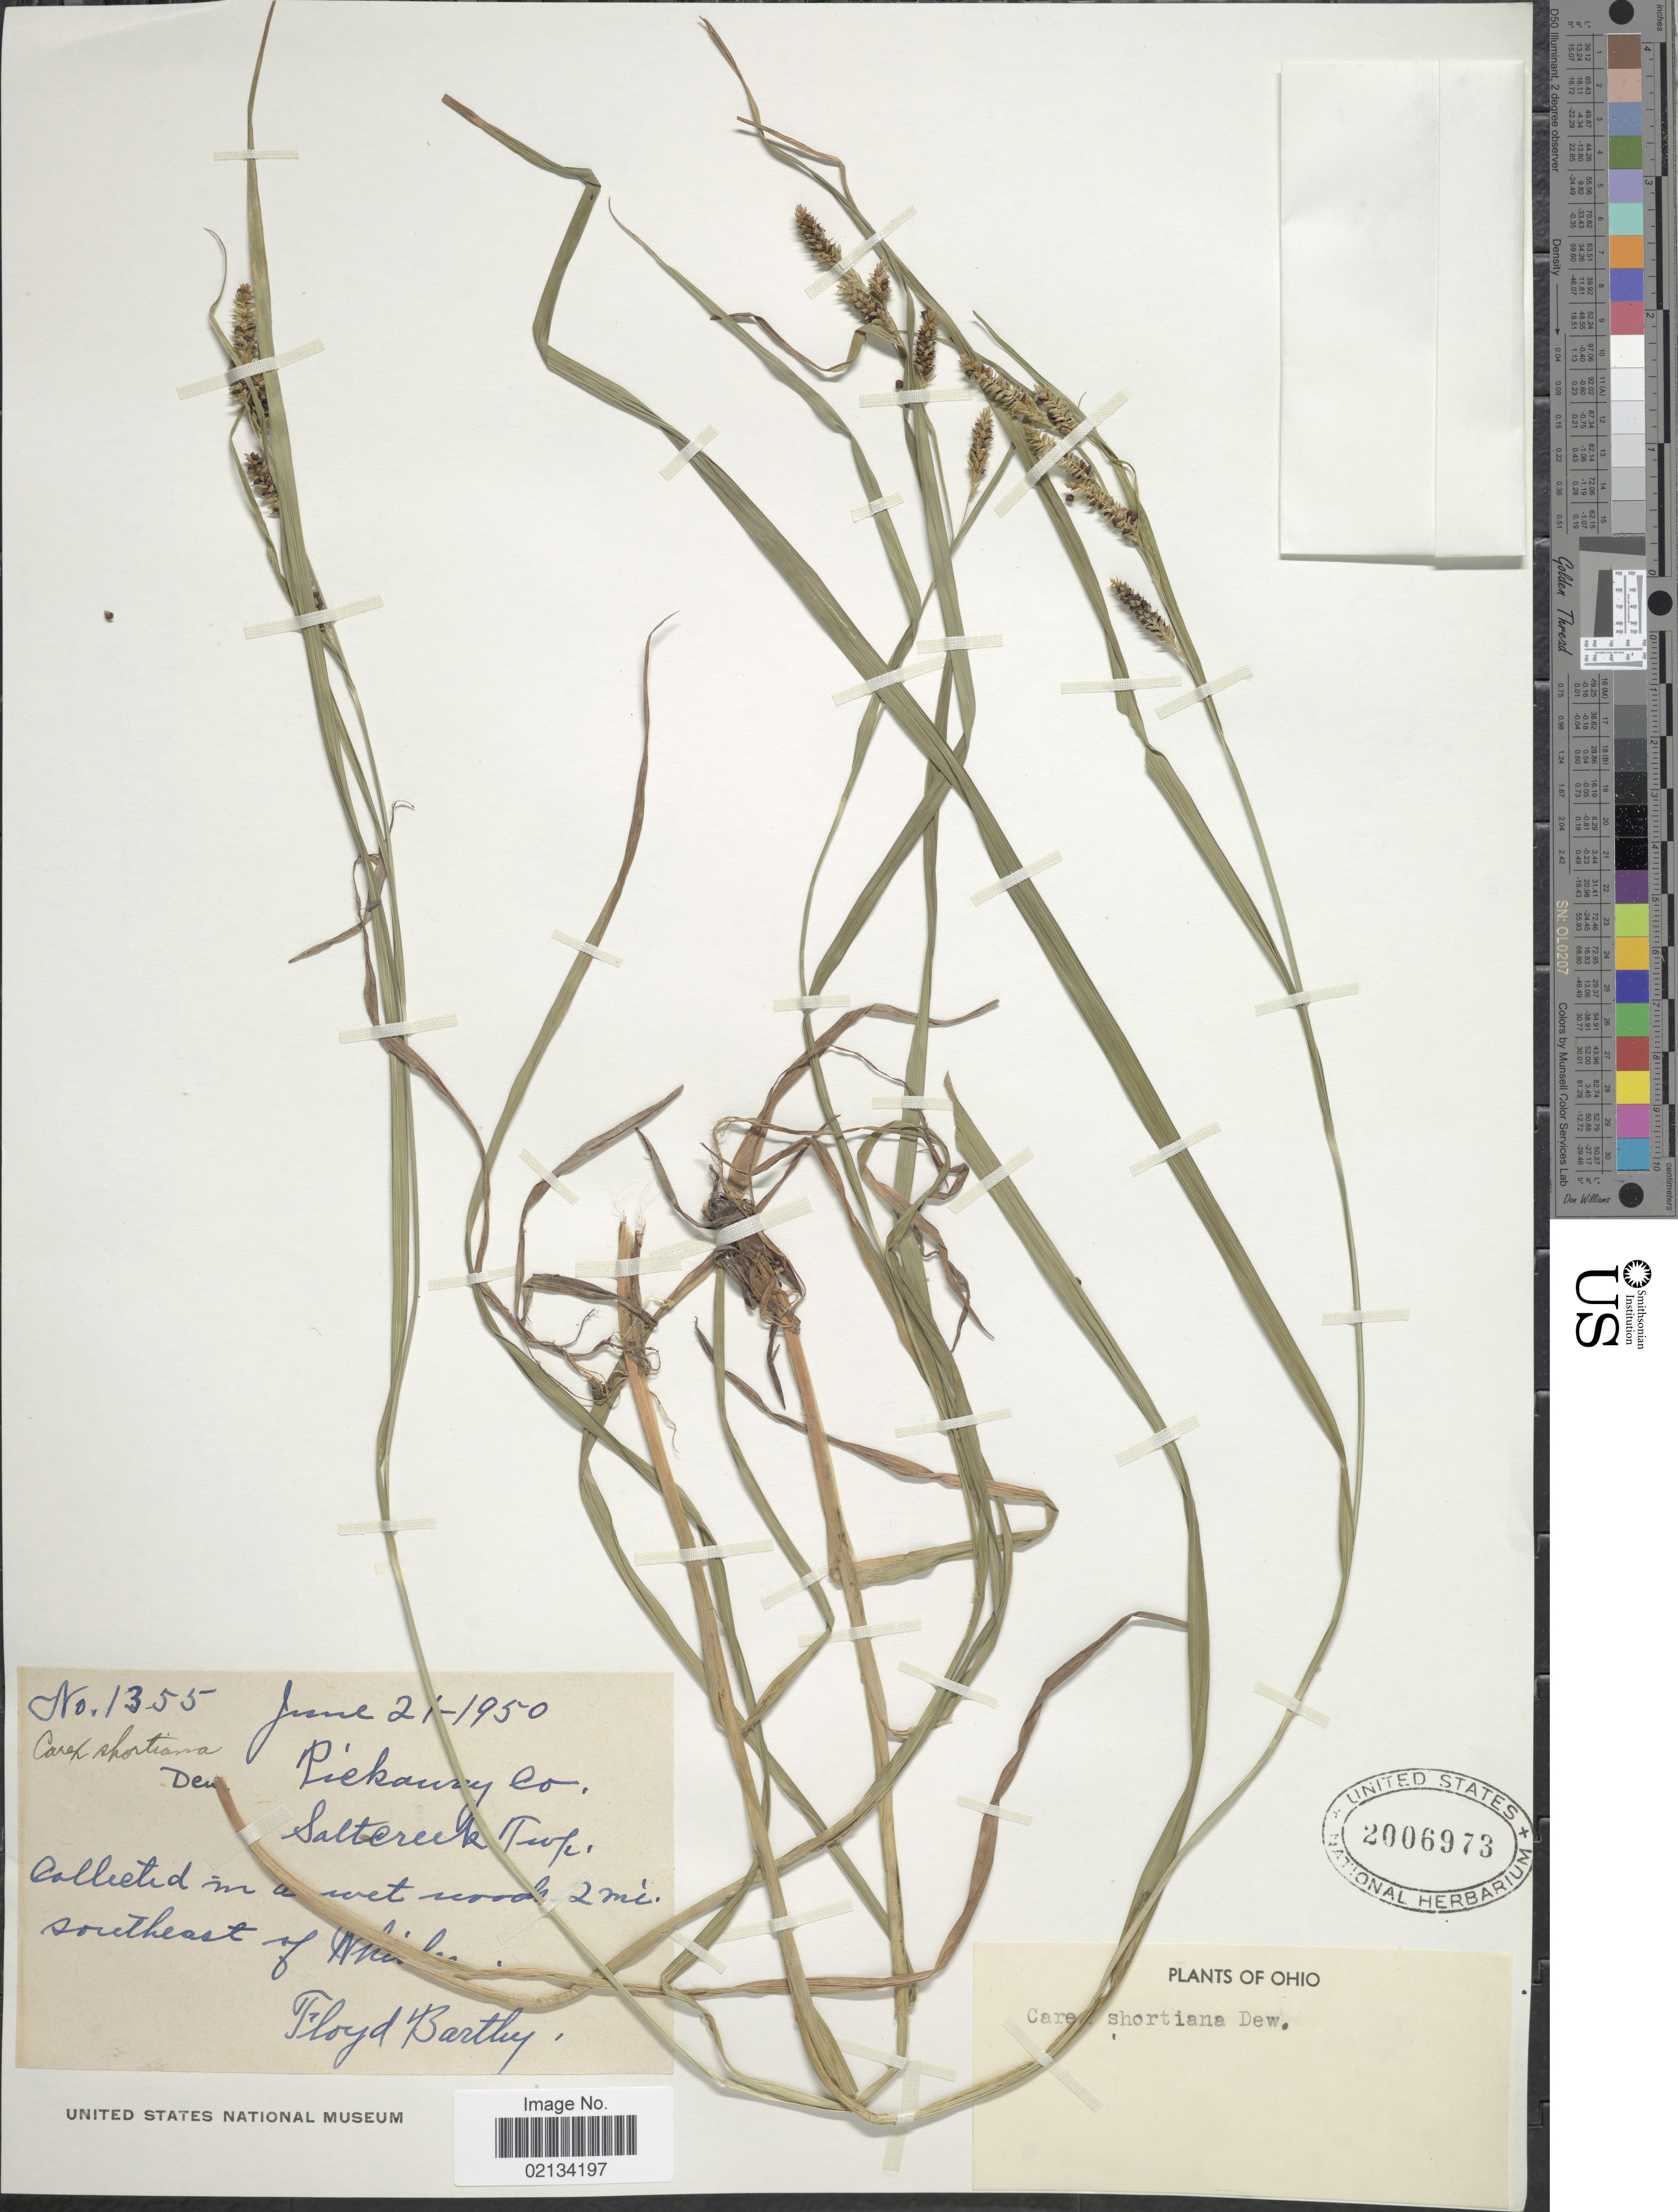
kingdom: Plantae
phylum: Tracheophyta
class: Liliopsida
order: Poales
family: Cyperaceae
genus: Carex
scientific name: Carex shortiana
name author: Dewey & Torr.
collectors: F. Bartley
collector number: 1355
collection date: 1950-06-21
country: United States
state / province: Ohio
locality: Pickaway Co., Saltcreek Twp., in a wet woods 2 mi. southeast of Whisler.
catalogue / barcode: US 2006973